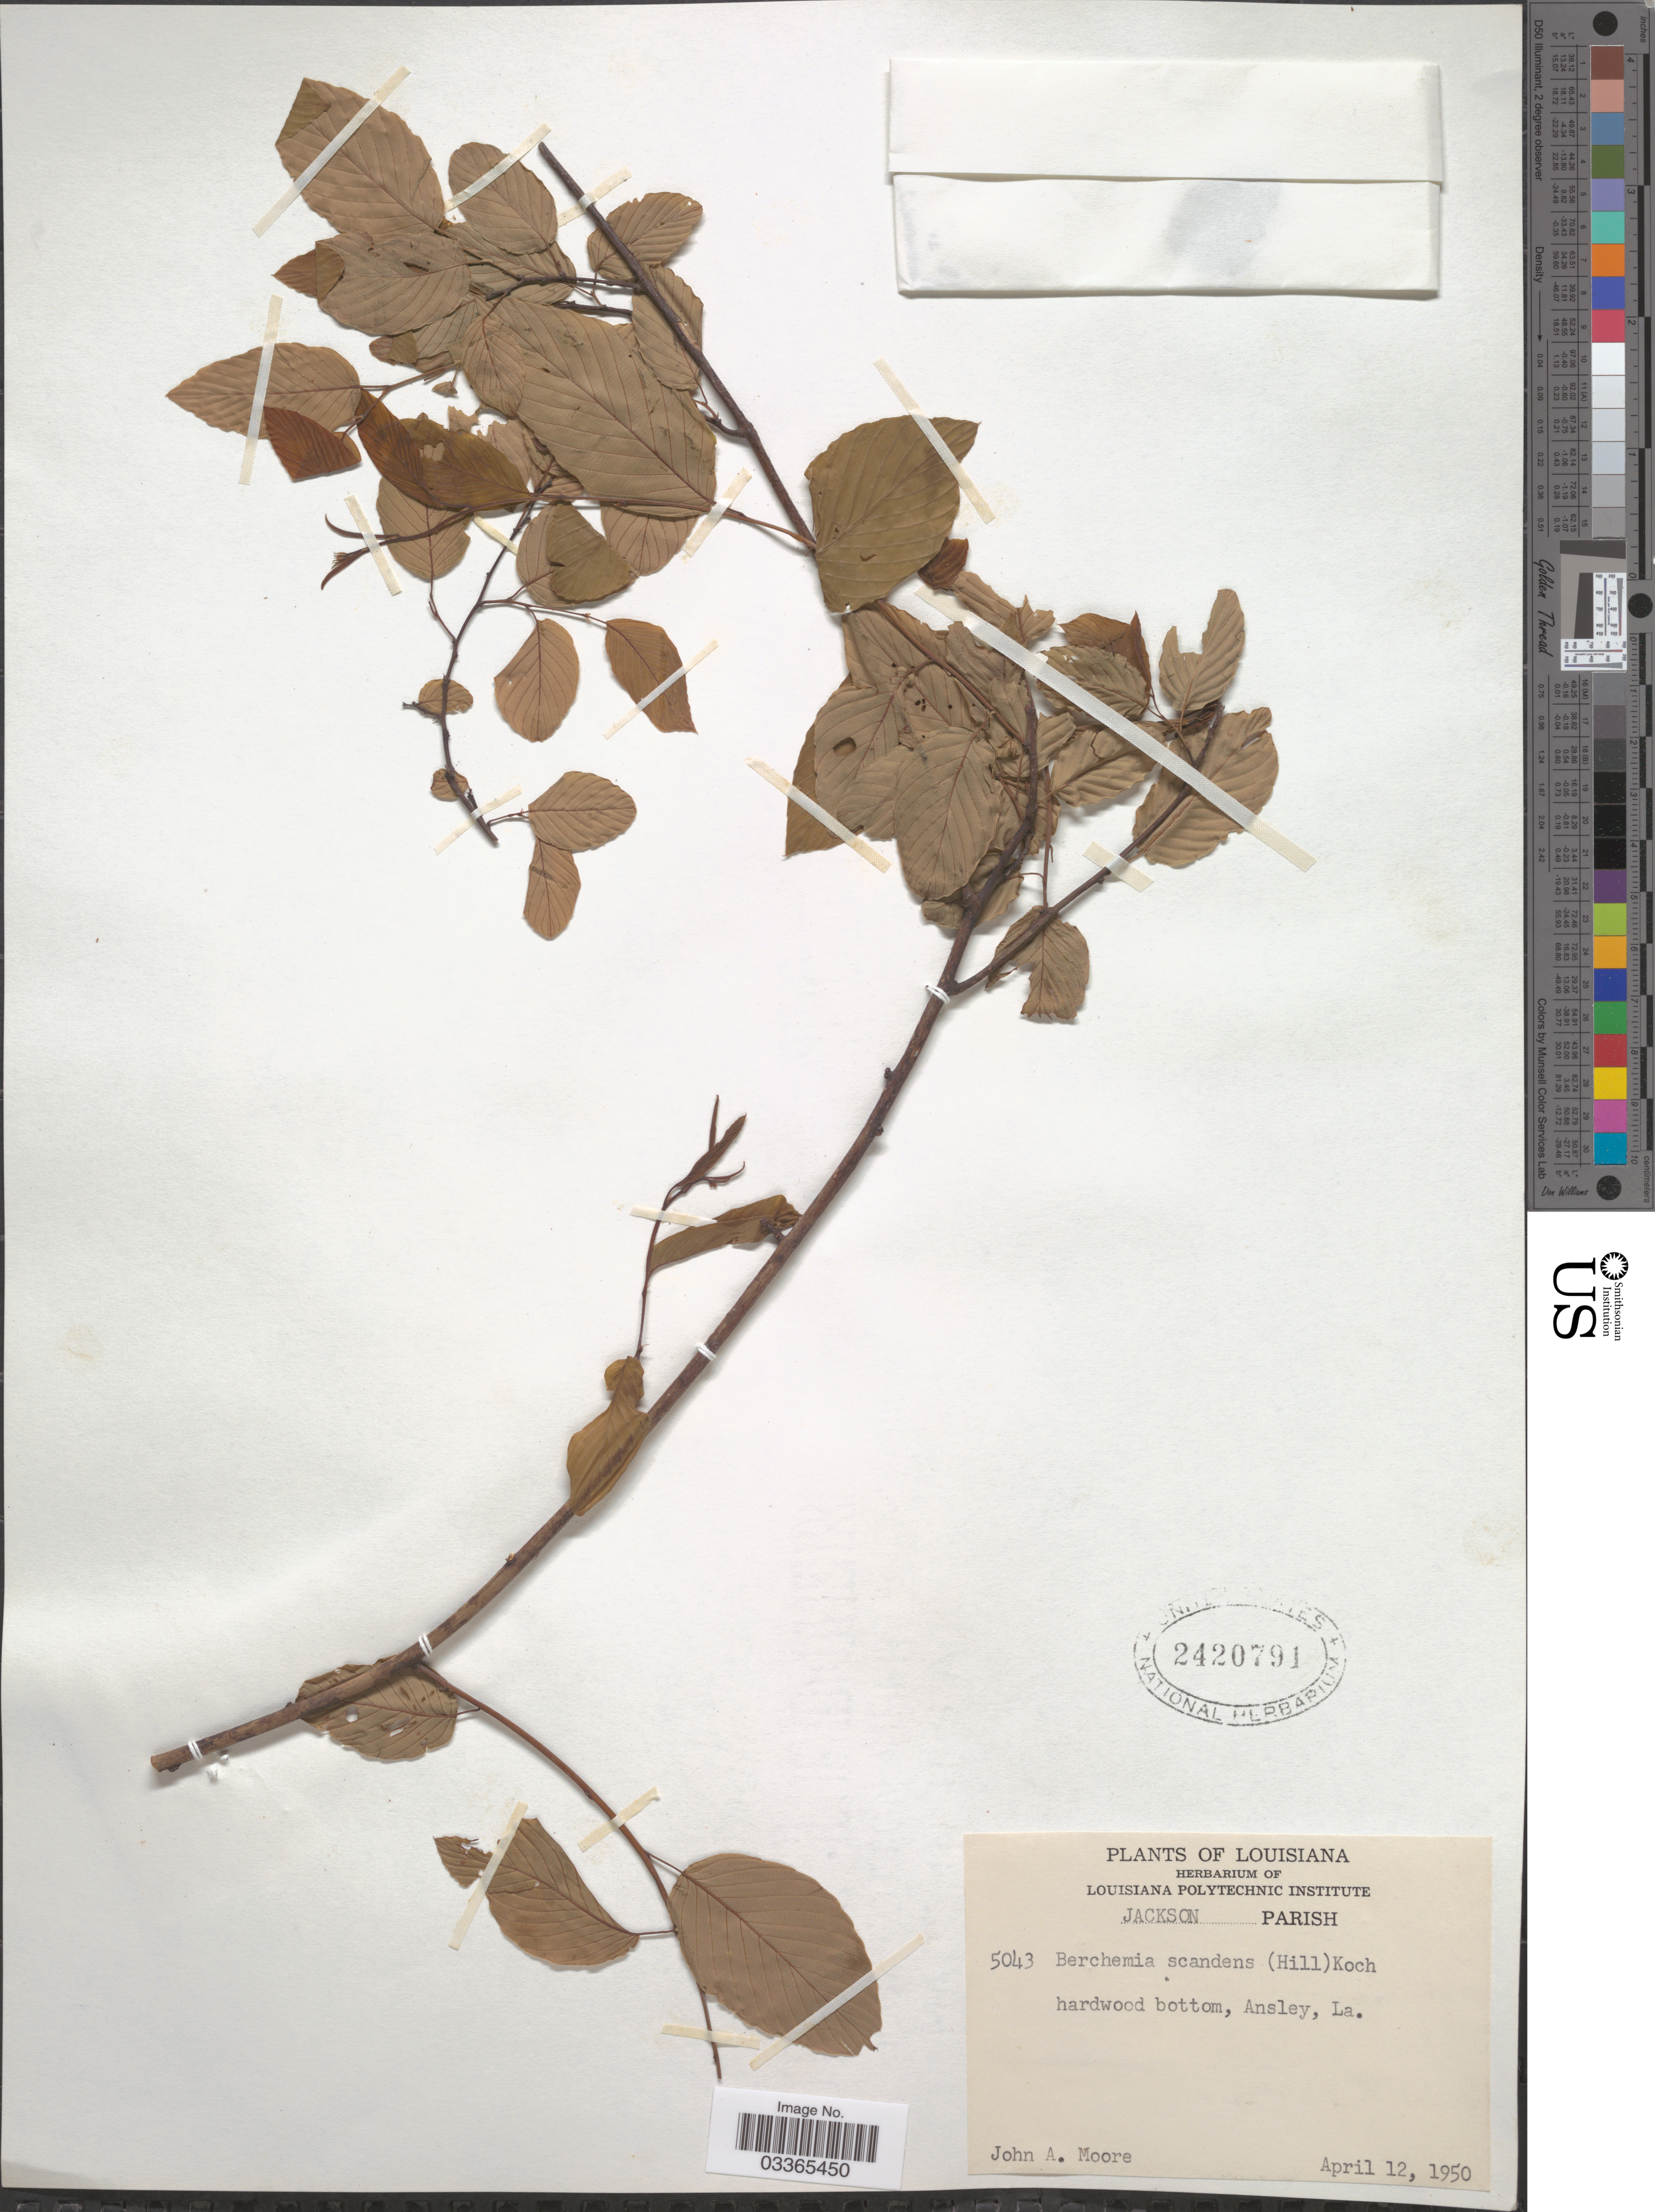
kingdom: Plantae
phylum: Tracheophyta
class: Magnoliopsida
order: Rosales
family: Rhamnaceae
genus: Berchemia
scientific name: Berchemia scandens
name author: (Hill) K. Koch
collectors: J. A. Moore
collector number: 5043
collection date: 1950-04-12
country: United States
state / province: Louisiana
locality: Jackson Parish. Hardwood bottom, Ansley, La.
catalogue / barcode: US 2420791